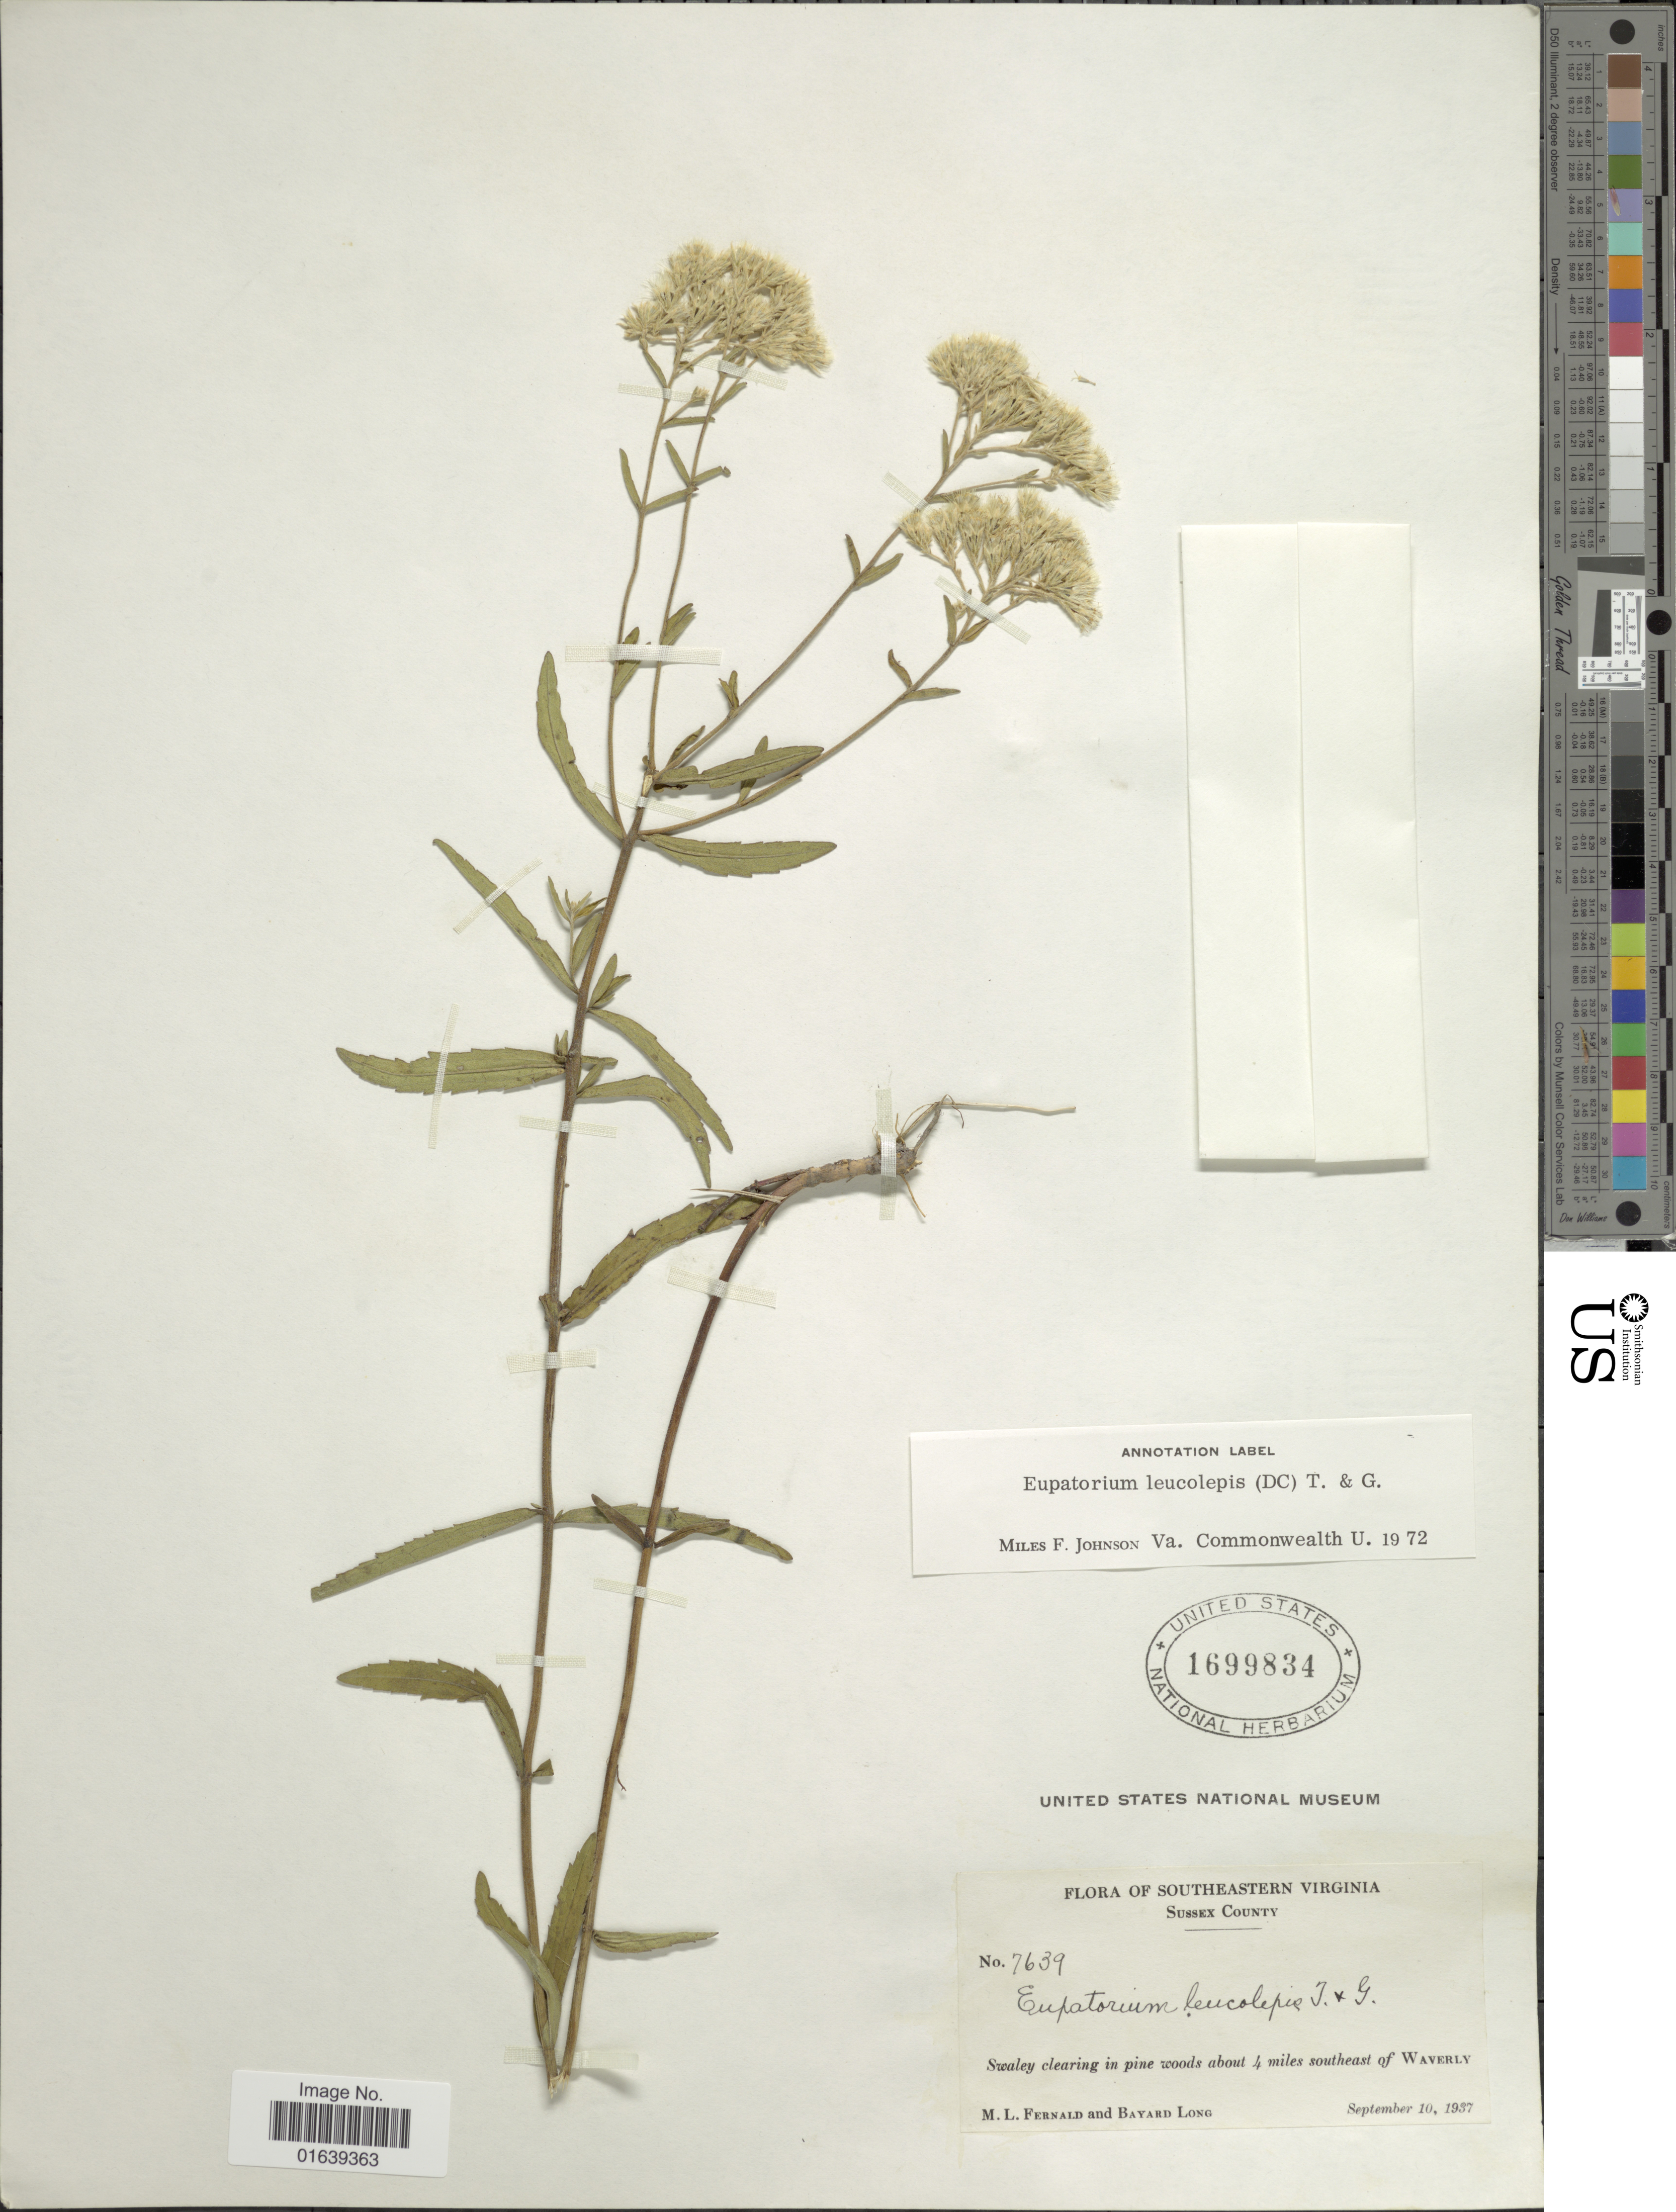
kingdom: Plantae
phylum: Tracheophyta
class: Magnoliopsida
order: Asterales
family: Asteraceae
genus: Eupatorium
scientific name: Eupatorium leucolepis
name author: (DC.) Torr. & A. Gray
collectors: M. L. Fernald & B. Long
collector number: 7639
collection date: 1937-09-10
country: United States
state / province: Virginia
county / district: Sussex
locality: Southeastern Virginia. Sussex County. Swaley clearing in pine woods about 4 miles southeast of Waverly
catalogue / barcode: US 1699834